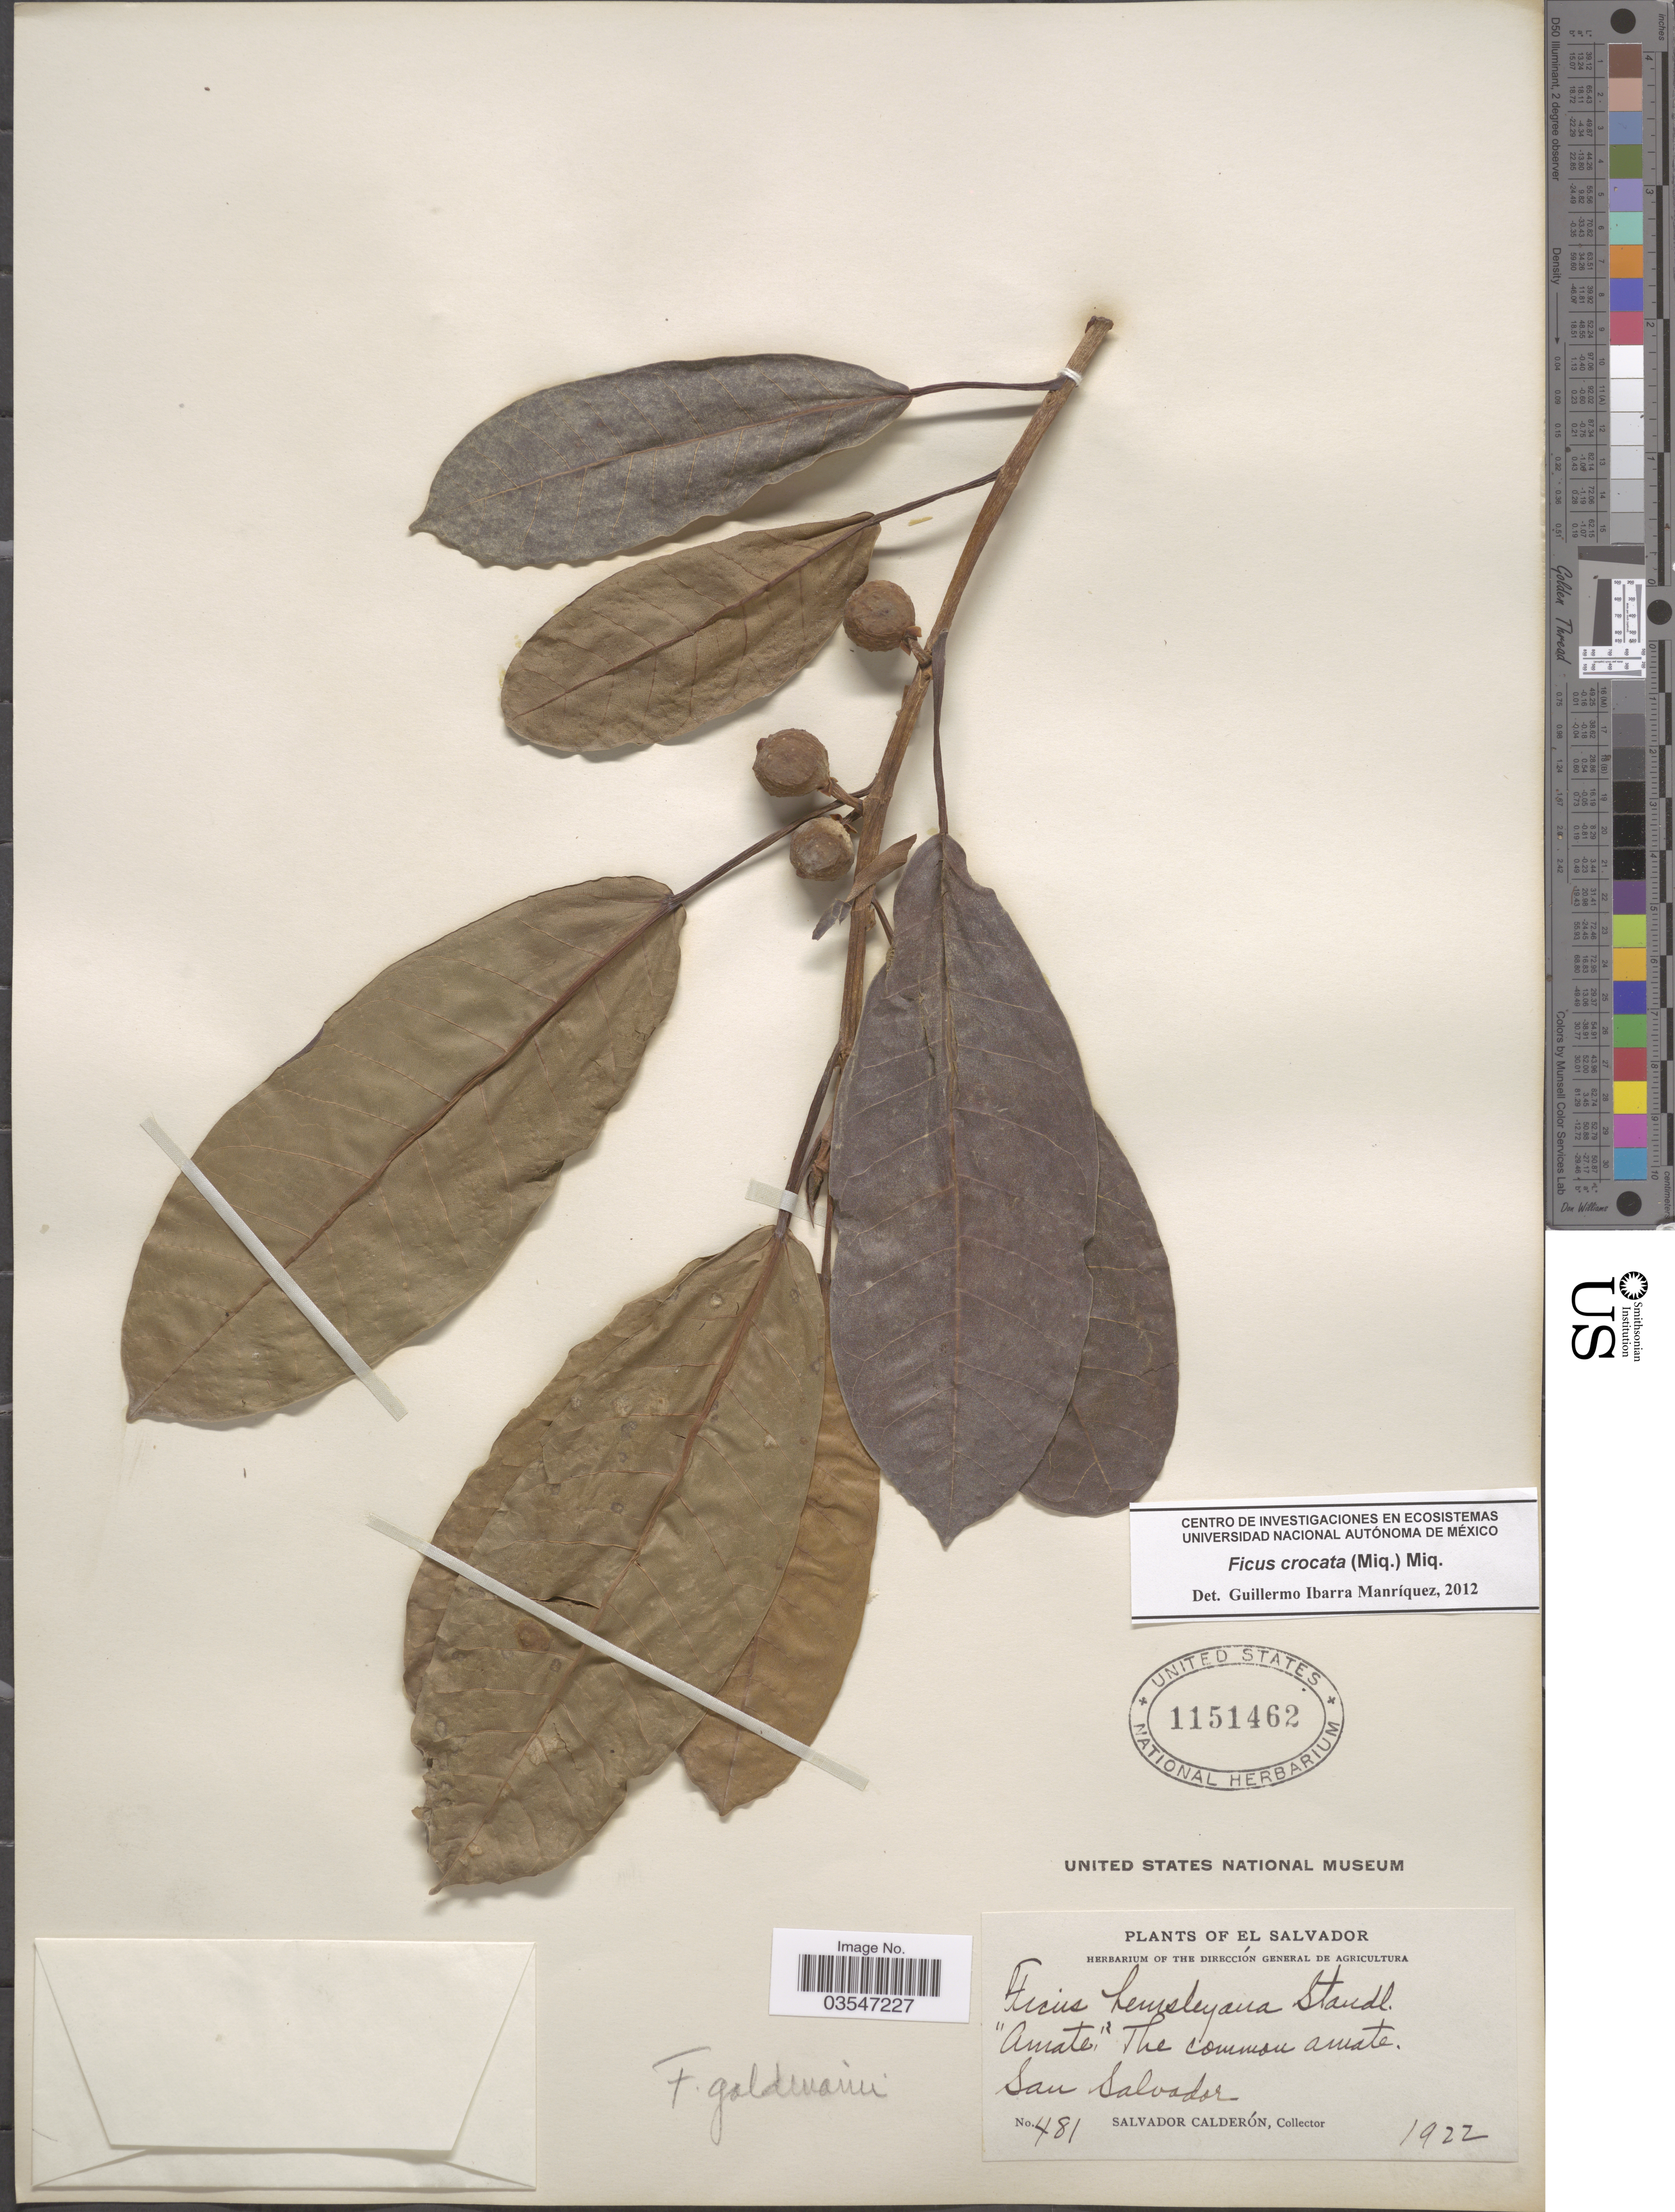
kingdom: Plantae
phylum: Tracheophyta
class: Magnoliopsida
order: Rosales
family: Moraceae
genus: Ficus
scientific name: Ficus crocata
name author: (Miq.) Miq.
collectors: S. Calderón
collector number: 481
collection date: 1922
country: El Salvador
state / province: San Salvador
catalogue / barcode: US 1151462